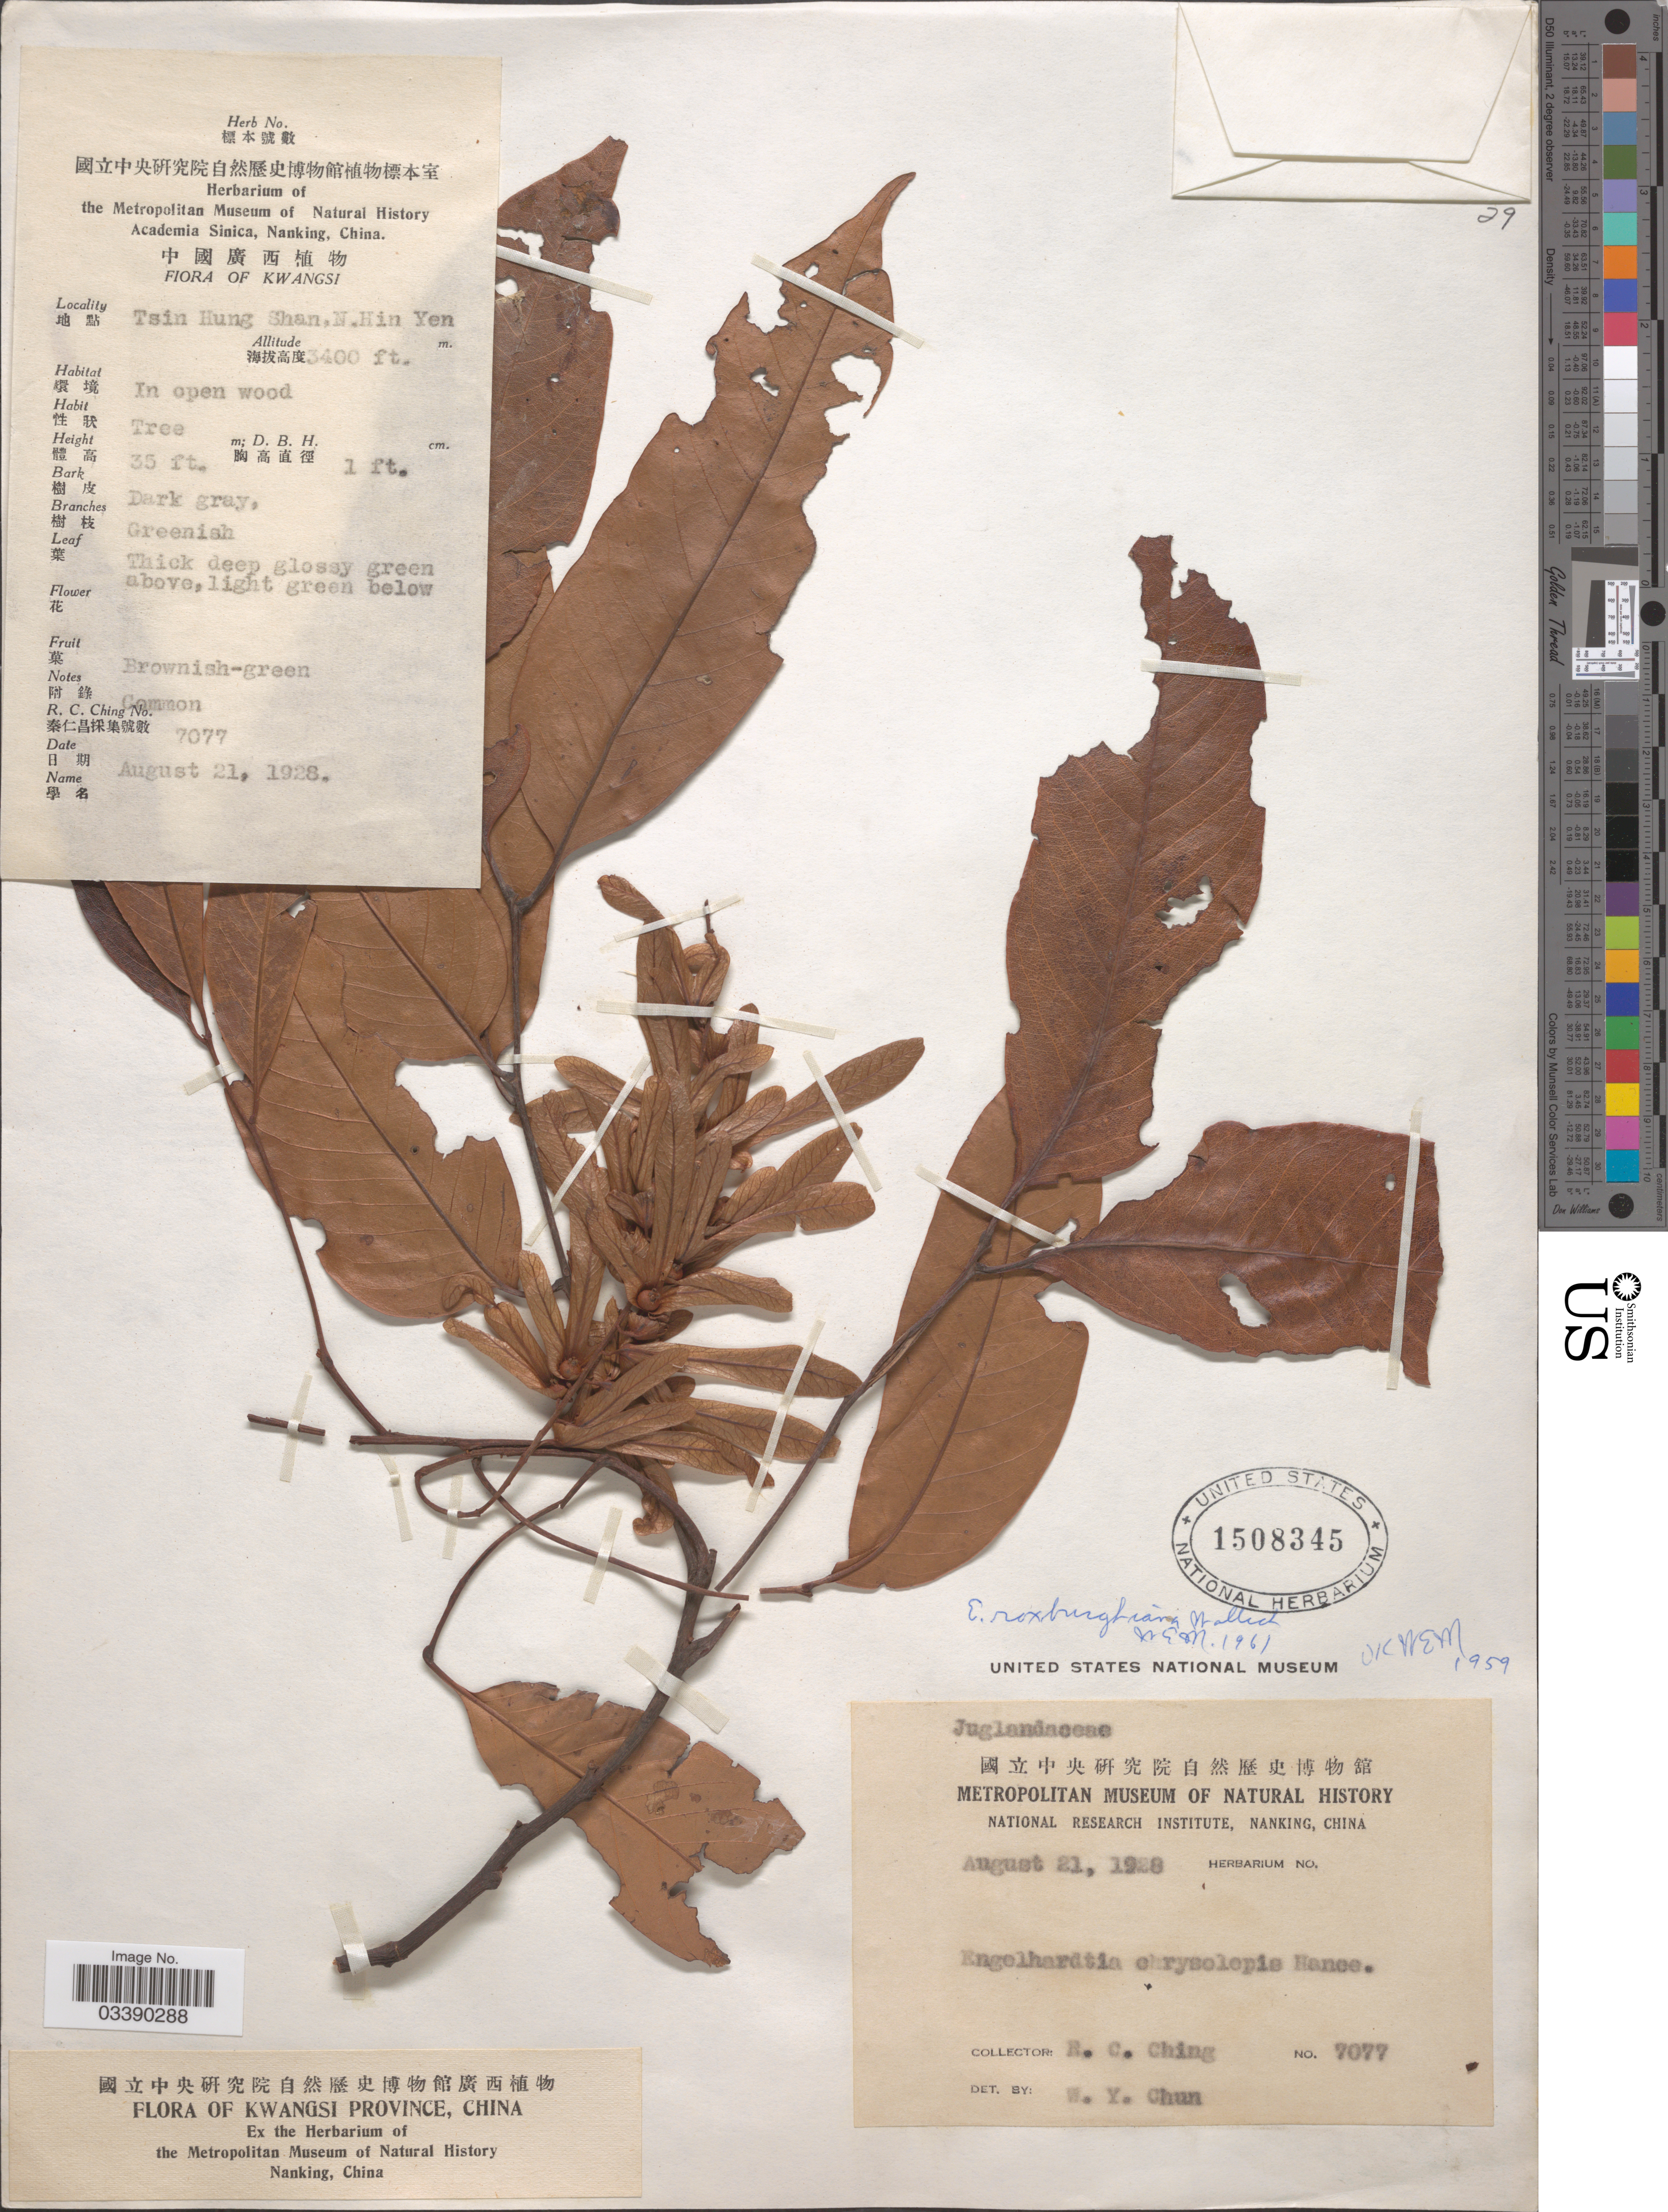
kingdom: Plantae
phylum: Tracheophyta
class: Magnoliopsida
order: Fagales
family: Juglandaceae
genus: Engelhardia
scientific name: Engelhardia roxburghiana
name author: Lindl.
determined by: Strong, Mark T., (BOT), Smithsonian Institution - National Museum of Natural History (UNITED STATES)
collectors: R. C. Ching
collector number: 7077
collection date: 1928-08-21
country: China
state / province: Guangxi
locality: Kwangsi Province. Tsin Hung Shan, N. Hin Yen.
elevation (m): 1036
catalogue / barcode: US 1508345